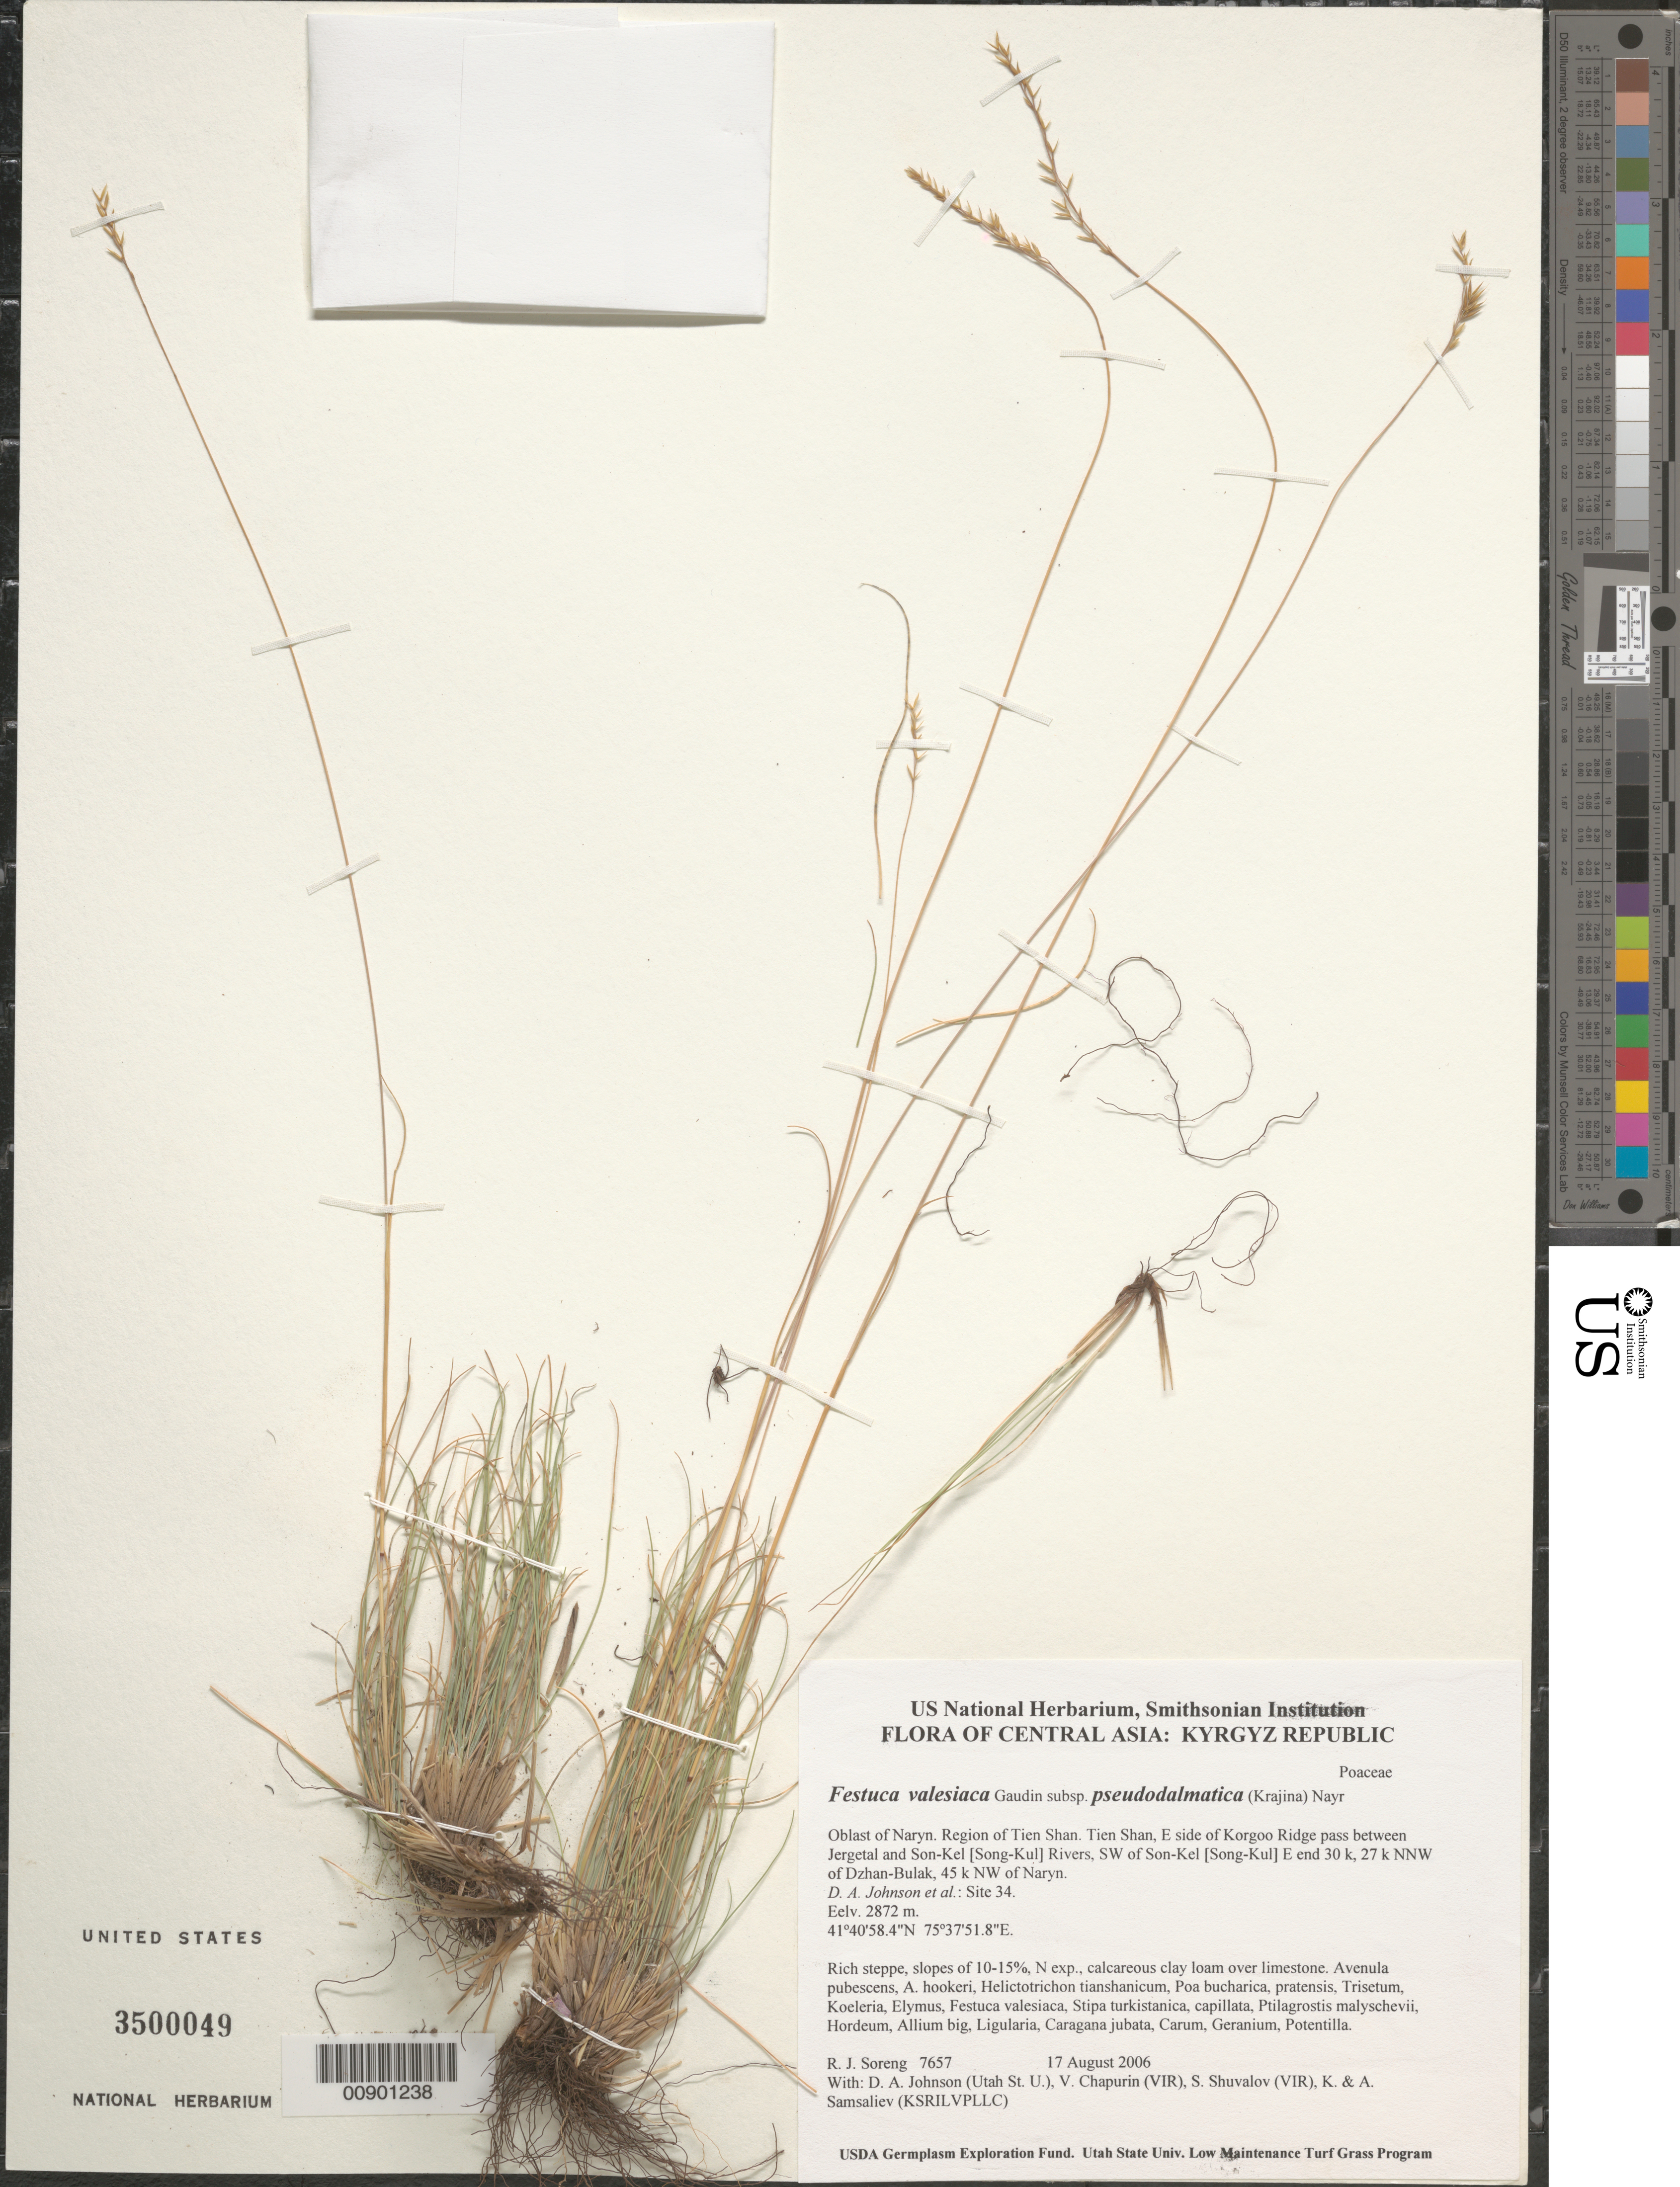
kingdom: Plantae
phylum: Tracheophyta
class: Liliopsida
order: Poales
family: Poaceae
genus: Festuca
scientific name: Festuca valesiaca subsp. pseudodalmatica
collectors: R. J. Soreng, D. Johnson, S. Shuvalov, V. Chapurin, K. Samsaliev & A. Samsaliev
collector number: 7657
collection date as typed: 17 Aug 2006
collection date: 2006-08-17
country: Kyrgyzstan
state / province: Naryn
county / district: Tien Shan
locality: Tien Shan, E side of Korgoo Ridge pass between Jergetal and Son-Kel Rivers, SW of Son-Kel E end 30 k, 27 km NNW of Dzhan-Bulak, 45 km NW of Naryn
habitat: Rich steppe, slopes of 10-15%, N exp., calcareous clay loam over limestone,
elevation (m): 2872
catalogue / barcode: US 3500049